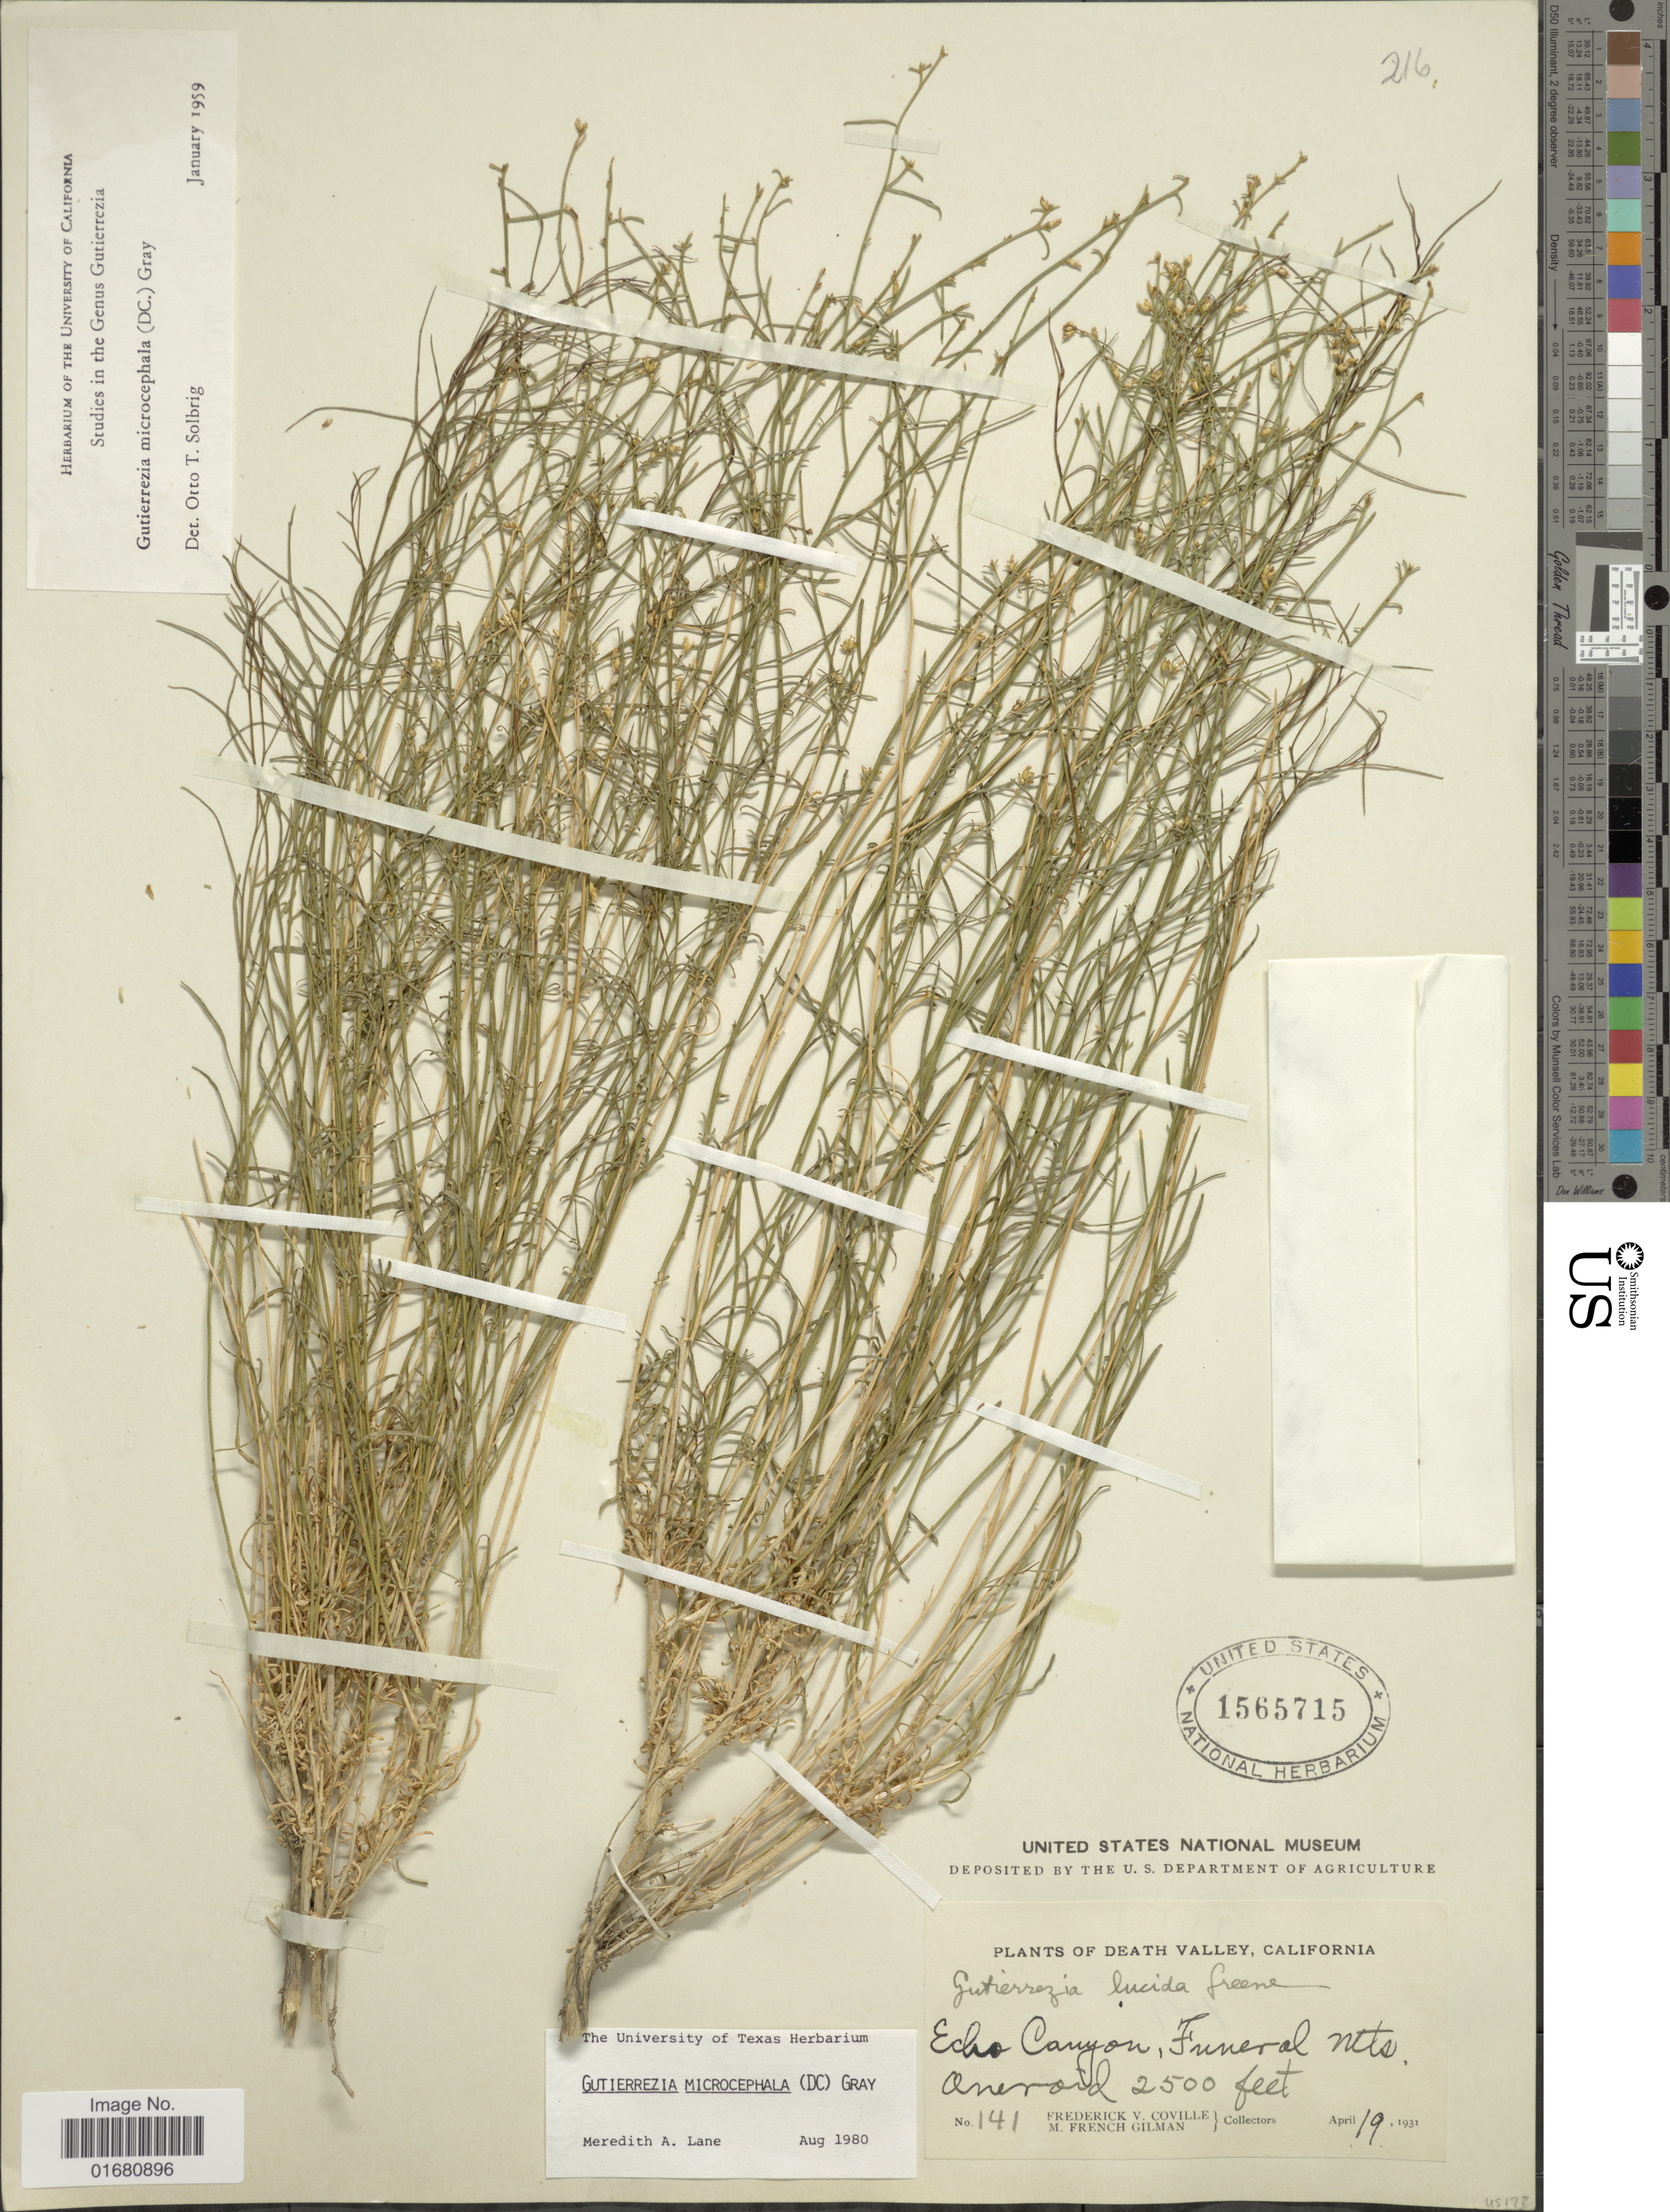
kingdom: Plantae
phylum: Tracheophyta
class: Magnoliopsida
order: Asterales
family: Asteraceae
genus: Gutierrezia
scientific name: Gutierrezia microcephala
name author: (DC.) A. Gray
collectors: F. V. Coville & M. F. Gilman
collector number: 141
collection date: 1931-04-19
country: United States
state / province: California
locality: Echo Canyon, Funeral Mts., aneroid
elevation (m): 762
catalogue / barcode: US 1565715